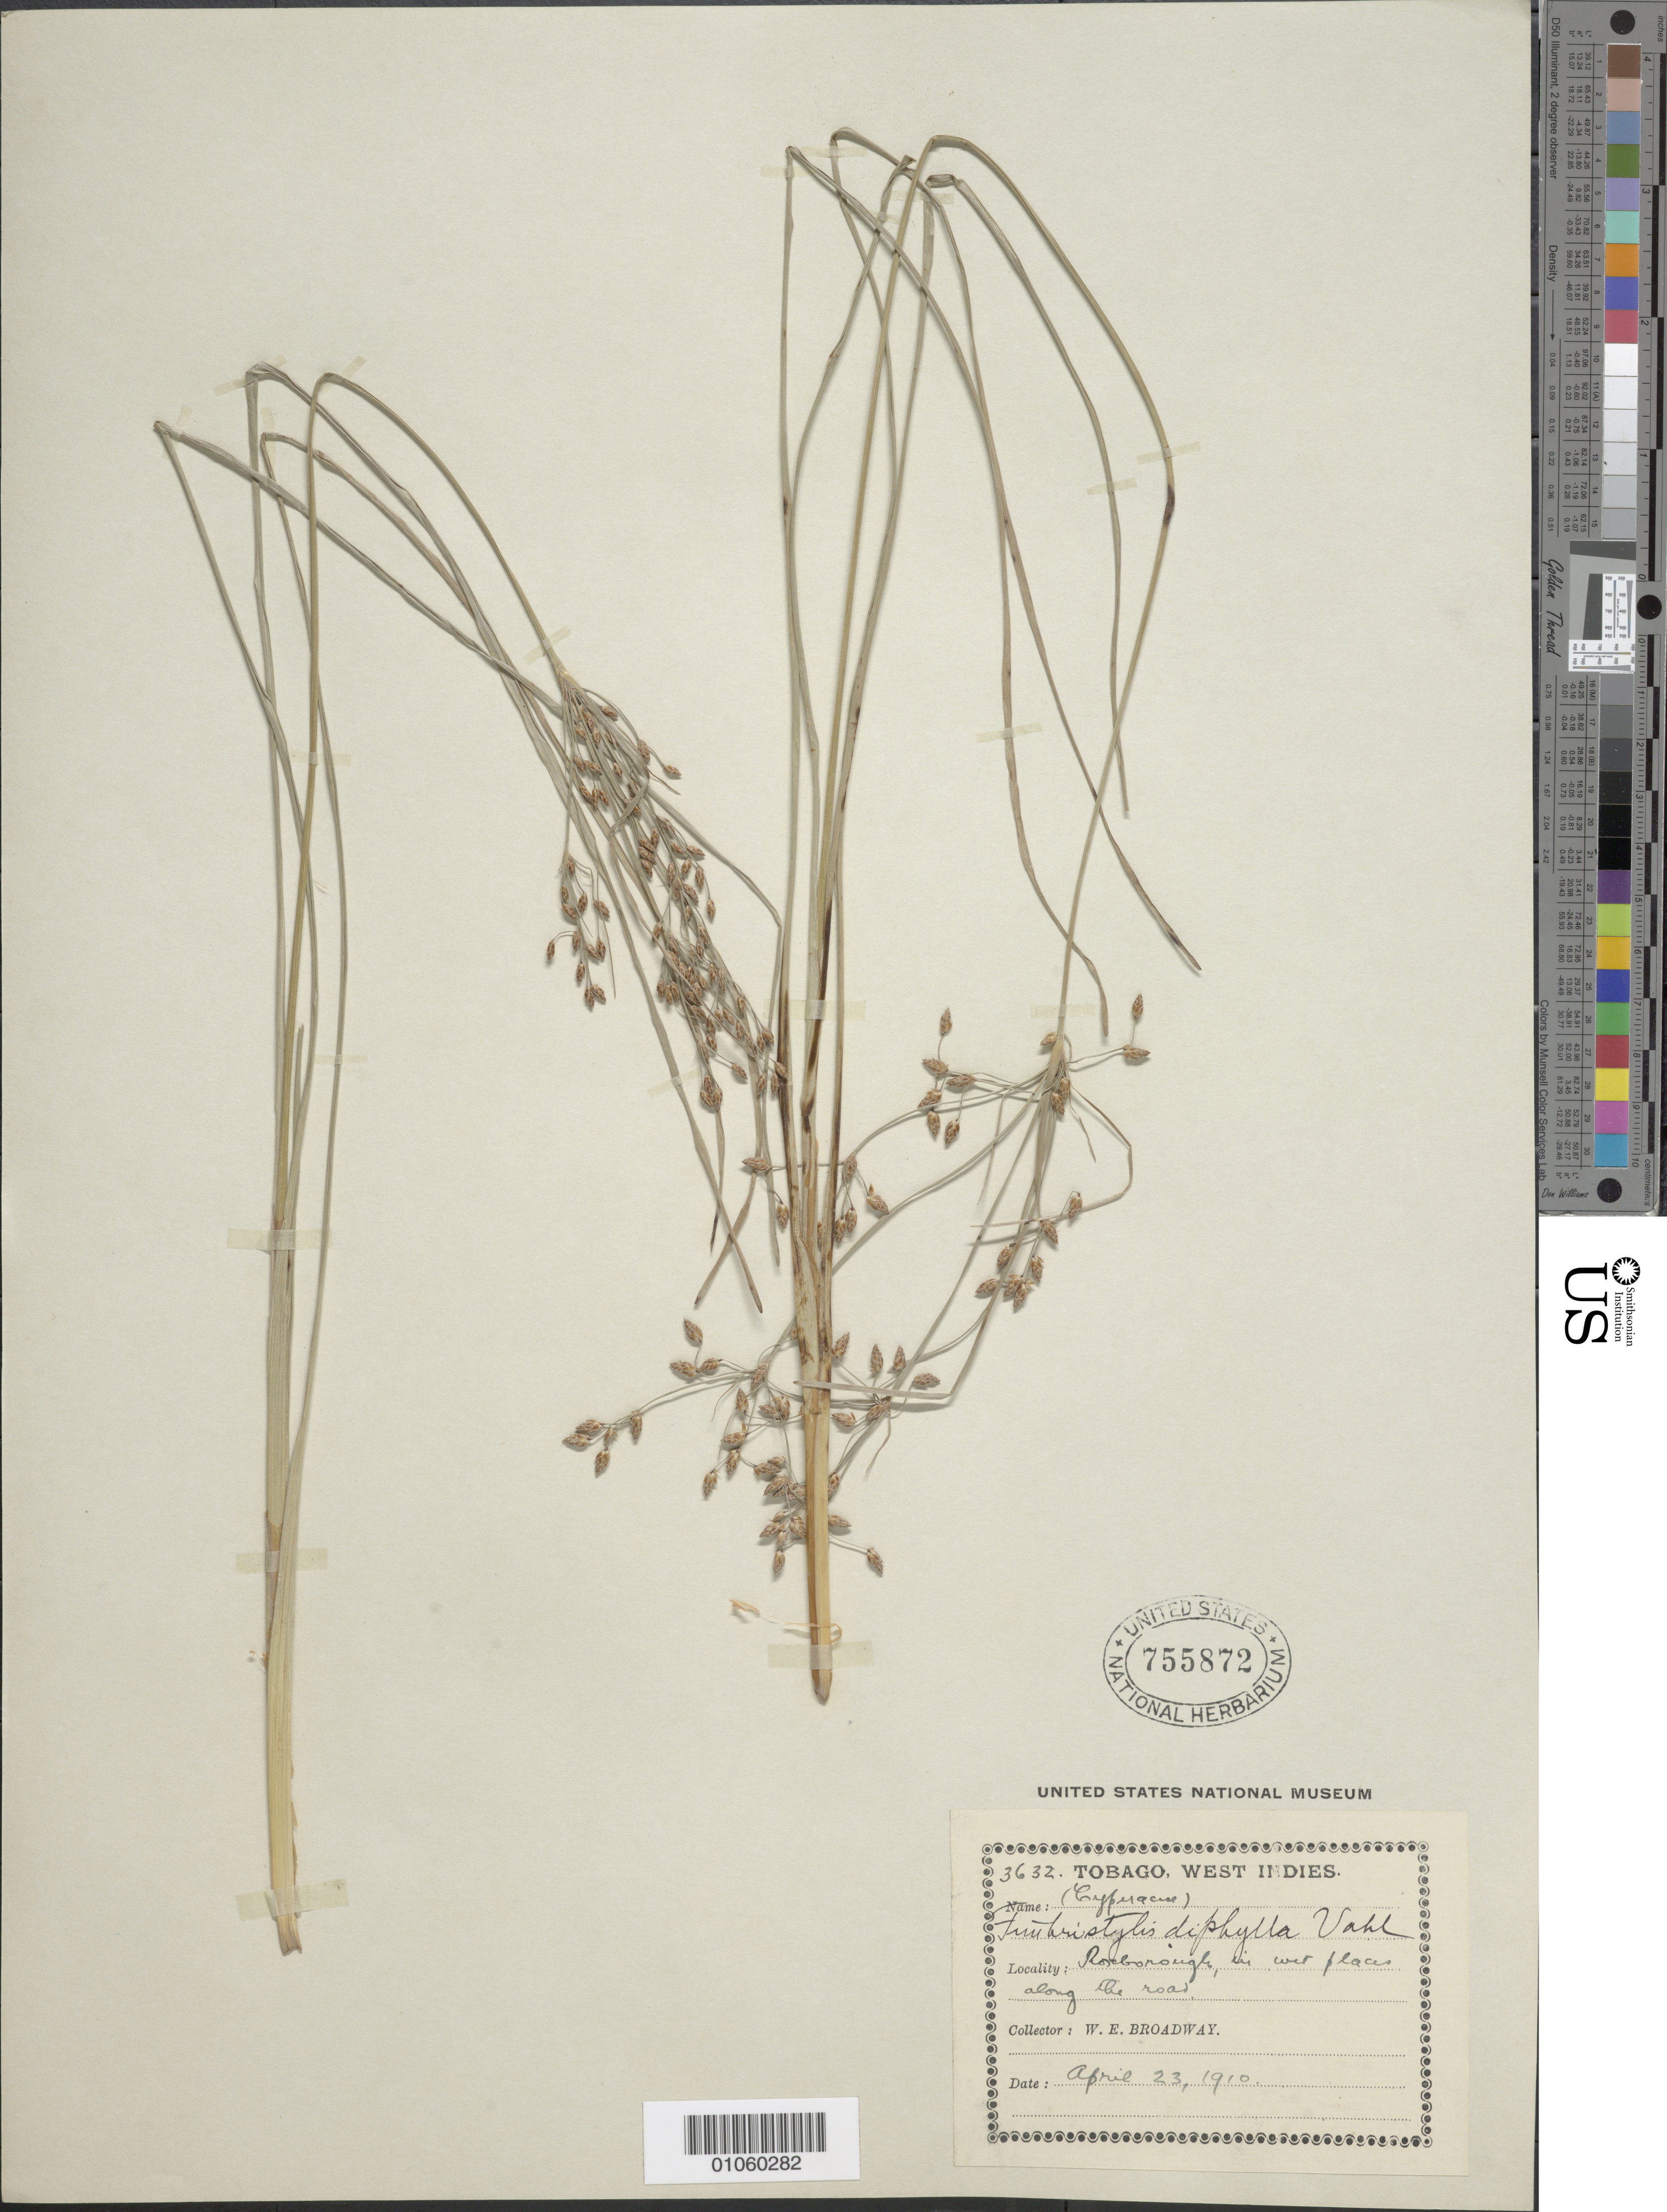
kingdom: Plantae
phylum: Tracheophyta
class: Liliopsida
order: Poales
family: Cyperaceae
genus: Fimbristylis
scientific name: Fimbristylis annua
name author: (All.) Roem. & Schult.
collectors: W. E. Broadway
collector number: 3632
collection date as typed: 23 Apr 1910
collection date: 1910-04-23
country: Trinidad and Tobago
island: Tobago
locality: Roxborough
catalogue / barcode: US 755872